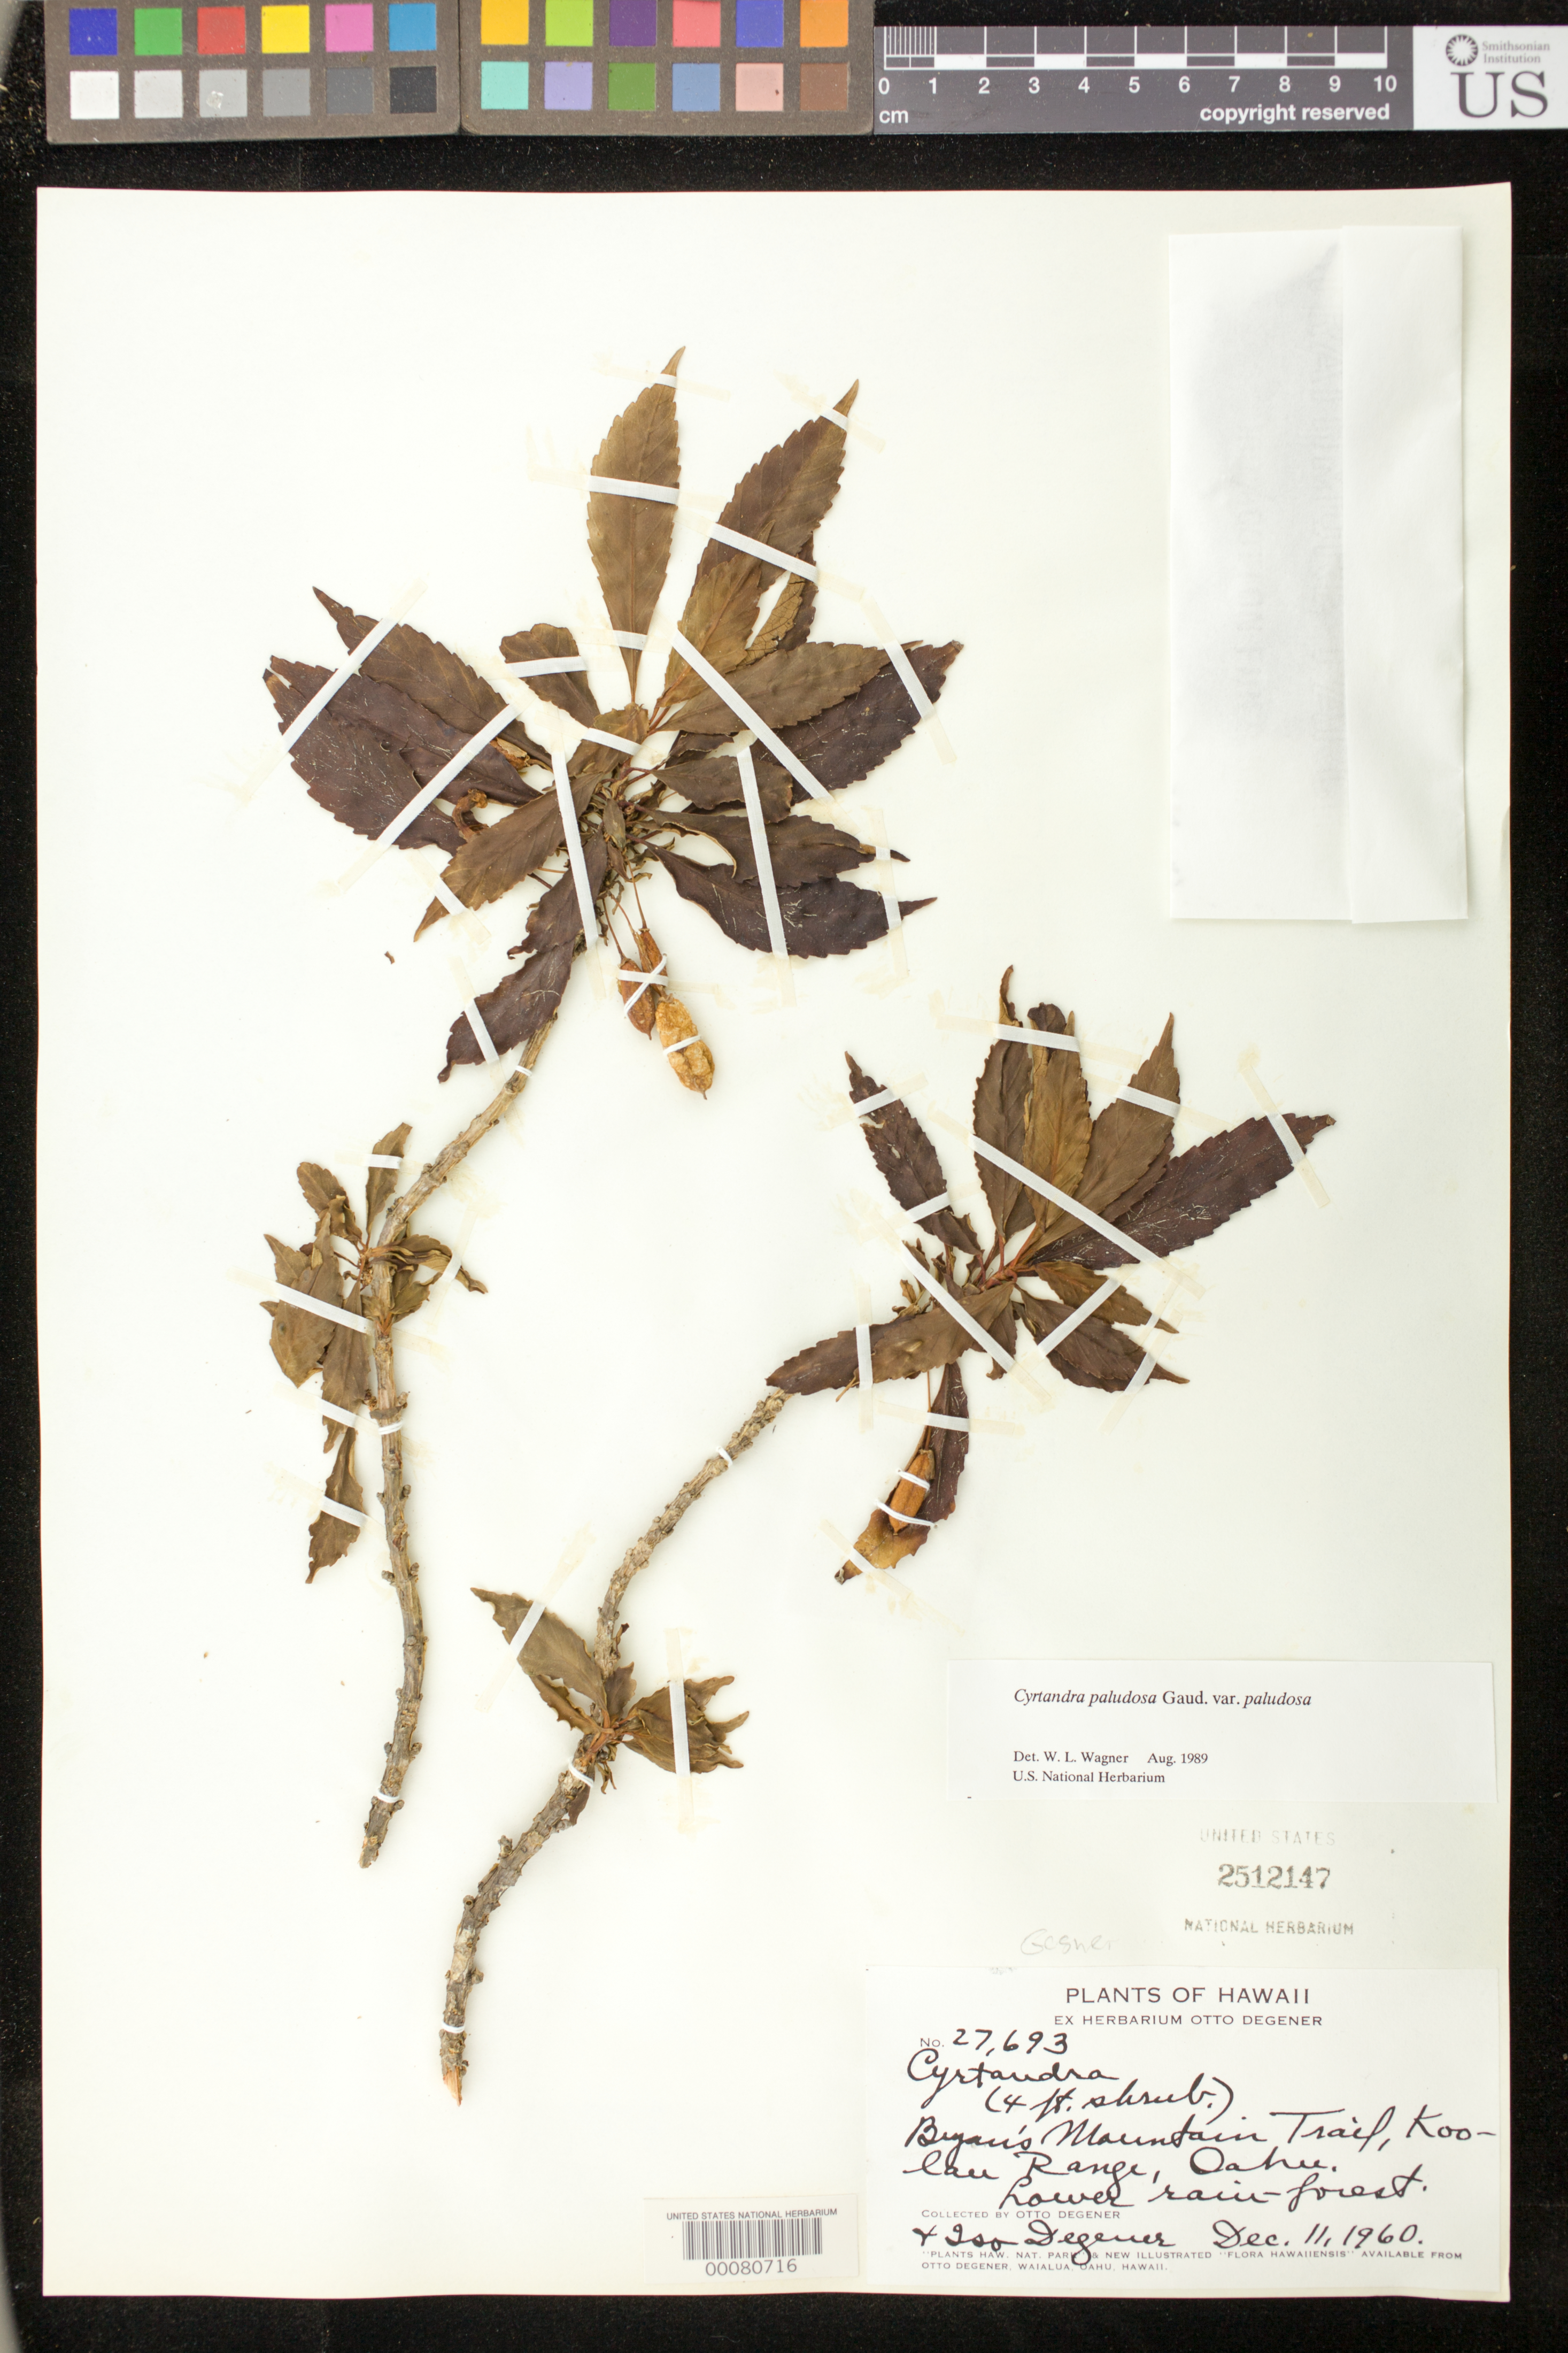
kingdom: Plantae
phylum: Tracheophyta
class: Magnoliopsida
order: Lamiales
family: Gesneriaceae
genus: Cyrtandra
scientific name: Cyrtandra paludosa var. paludosa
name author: Gaudich.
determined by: Wagner, W. L., (BOT), Smithsonian Institution - National Museum of Natural History (UNITED STATES)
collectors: O. Degener & I. Degener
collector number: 27693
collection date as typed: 11 Dec 1960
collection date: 1960-12-11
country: United States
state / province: Hawaii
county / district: Honolulu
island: Oahu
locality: Bryan's mountain trail, Koolau range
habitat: Lower rain-forest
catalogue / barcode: US 2512147